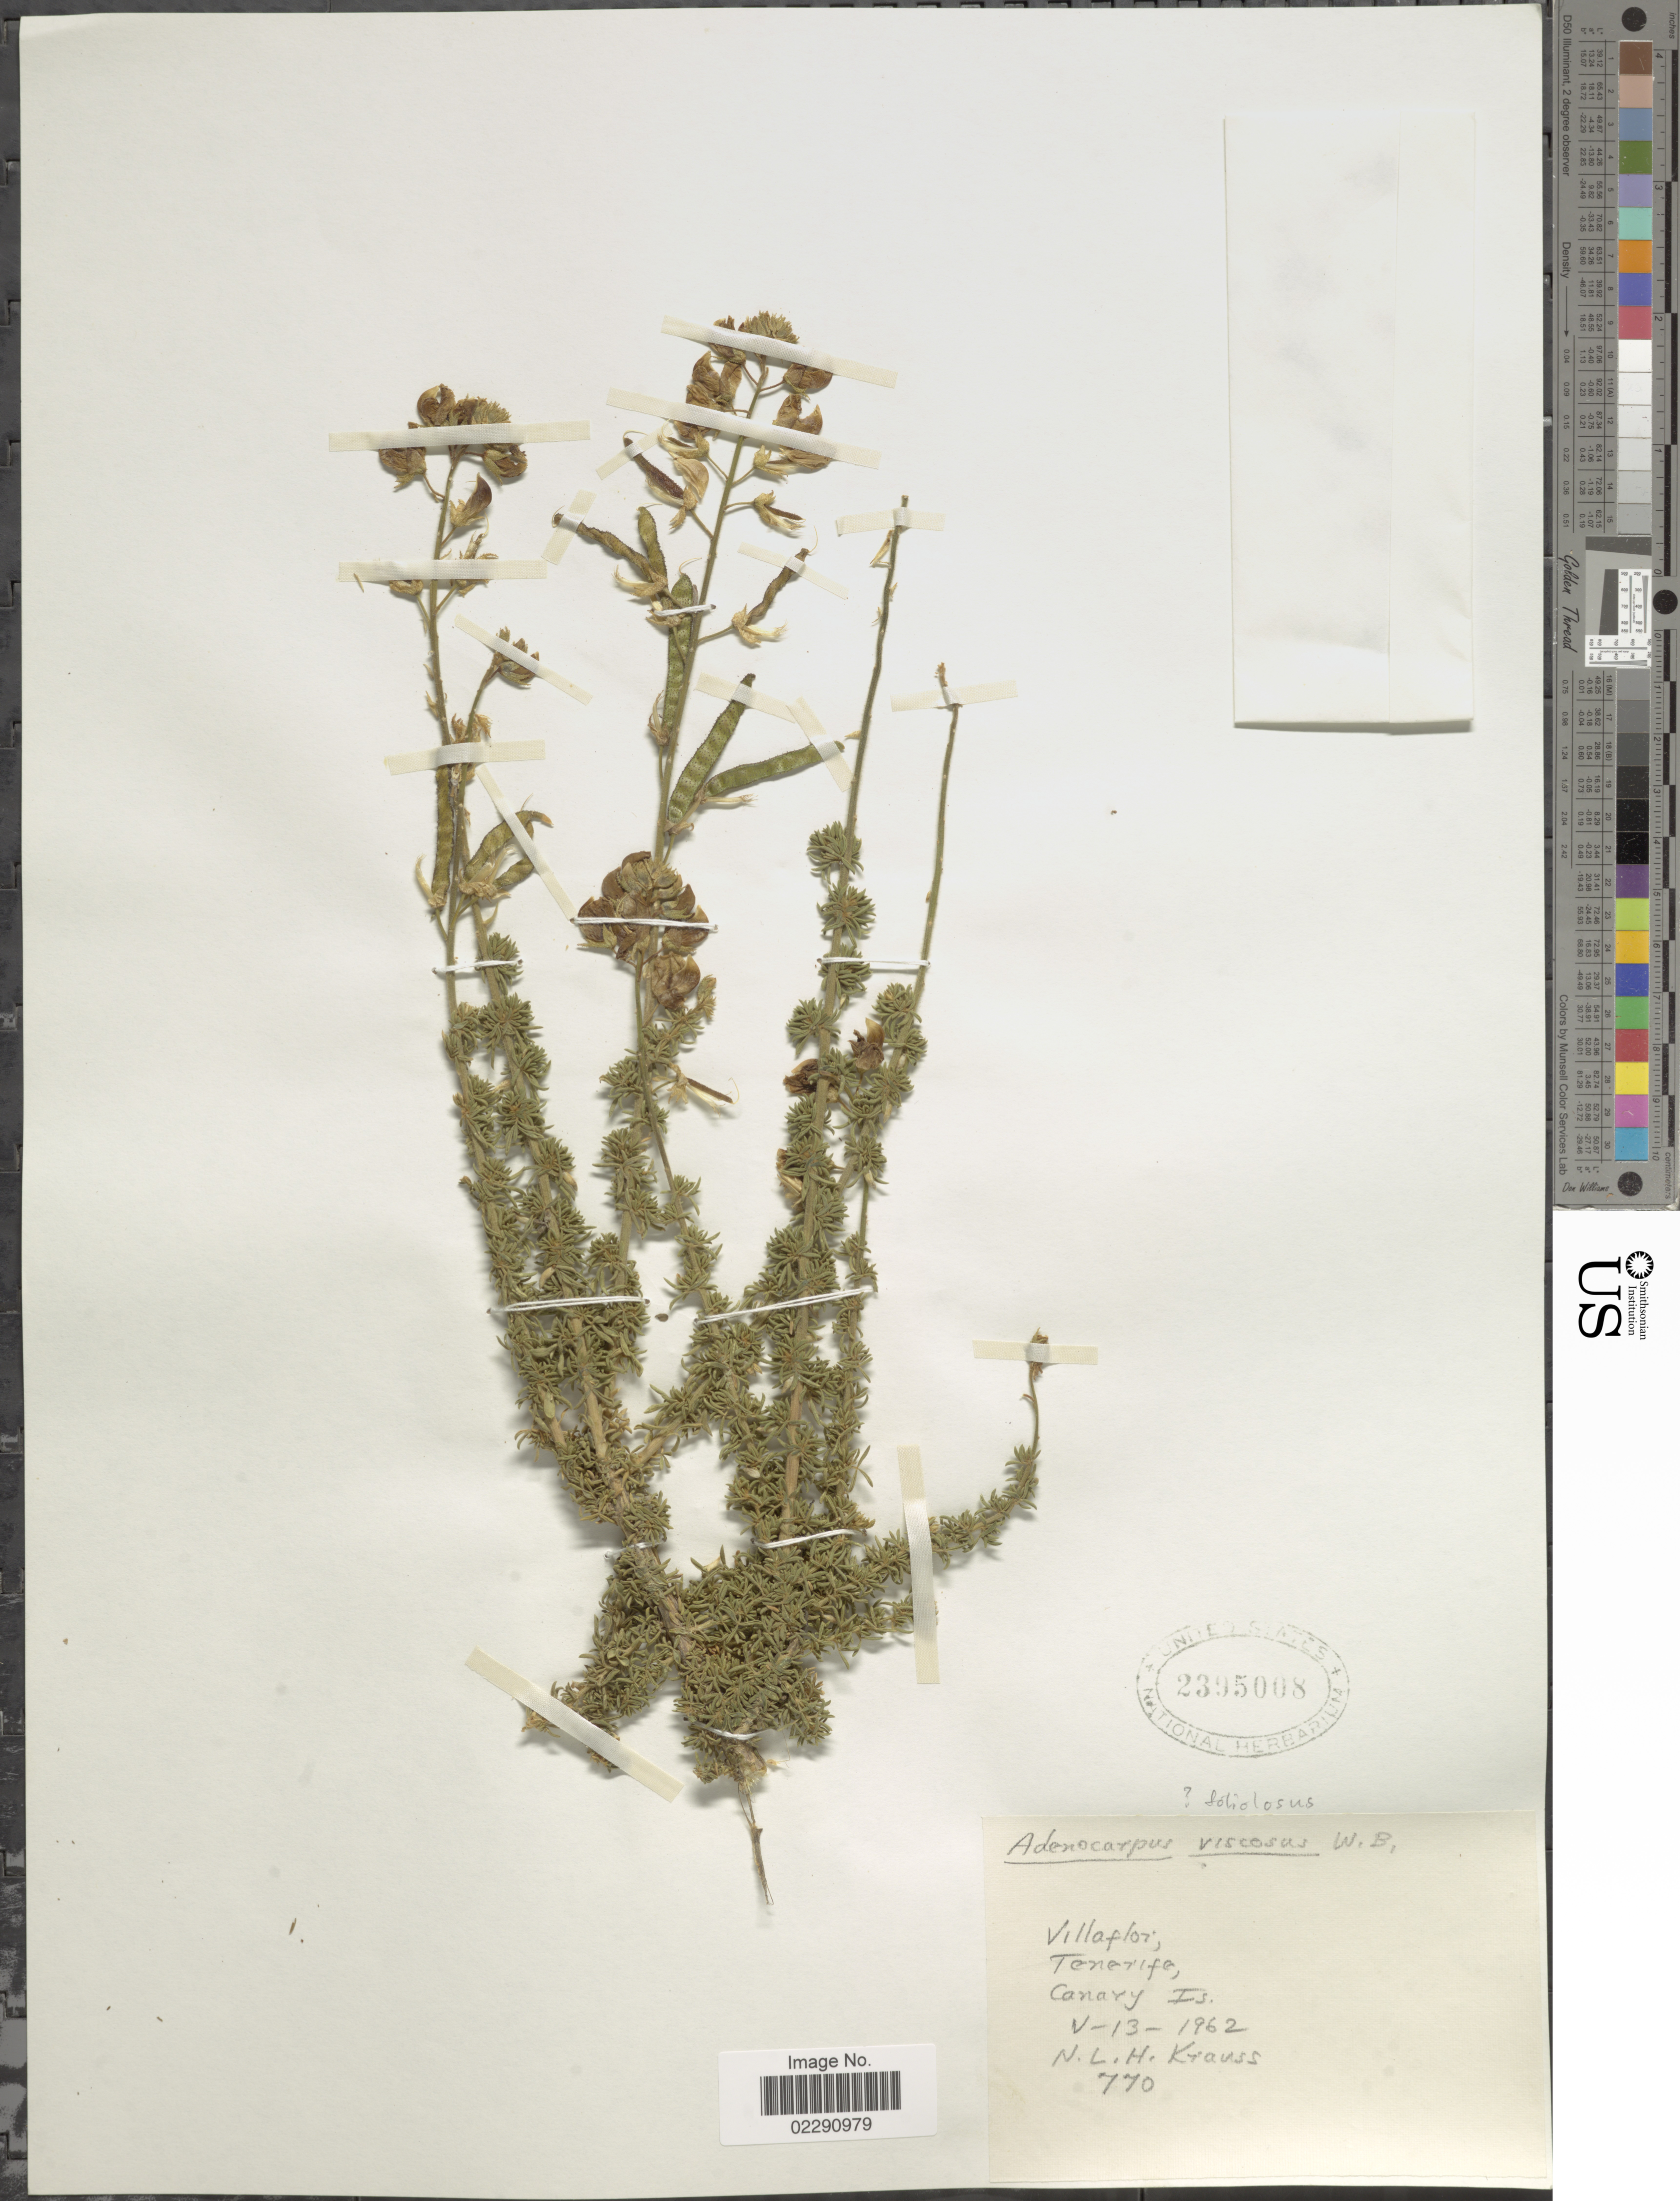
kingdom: Plantae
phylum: Tracheophyta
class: Magnoliopsida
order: Fabales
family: Fabaceae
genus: Adenocarpus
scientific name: Adenocarpus foliolosus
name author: DC.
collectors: N. Krauss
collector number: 770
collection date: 1962-05-13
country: Spain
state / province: Canarias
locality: Villaflor, Tenerife, Canary Is.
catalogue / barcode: US 2395008